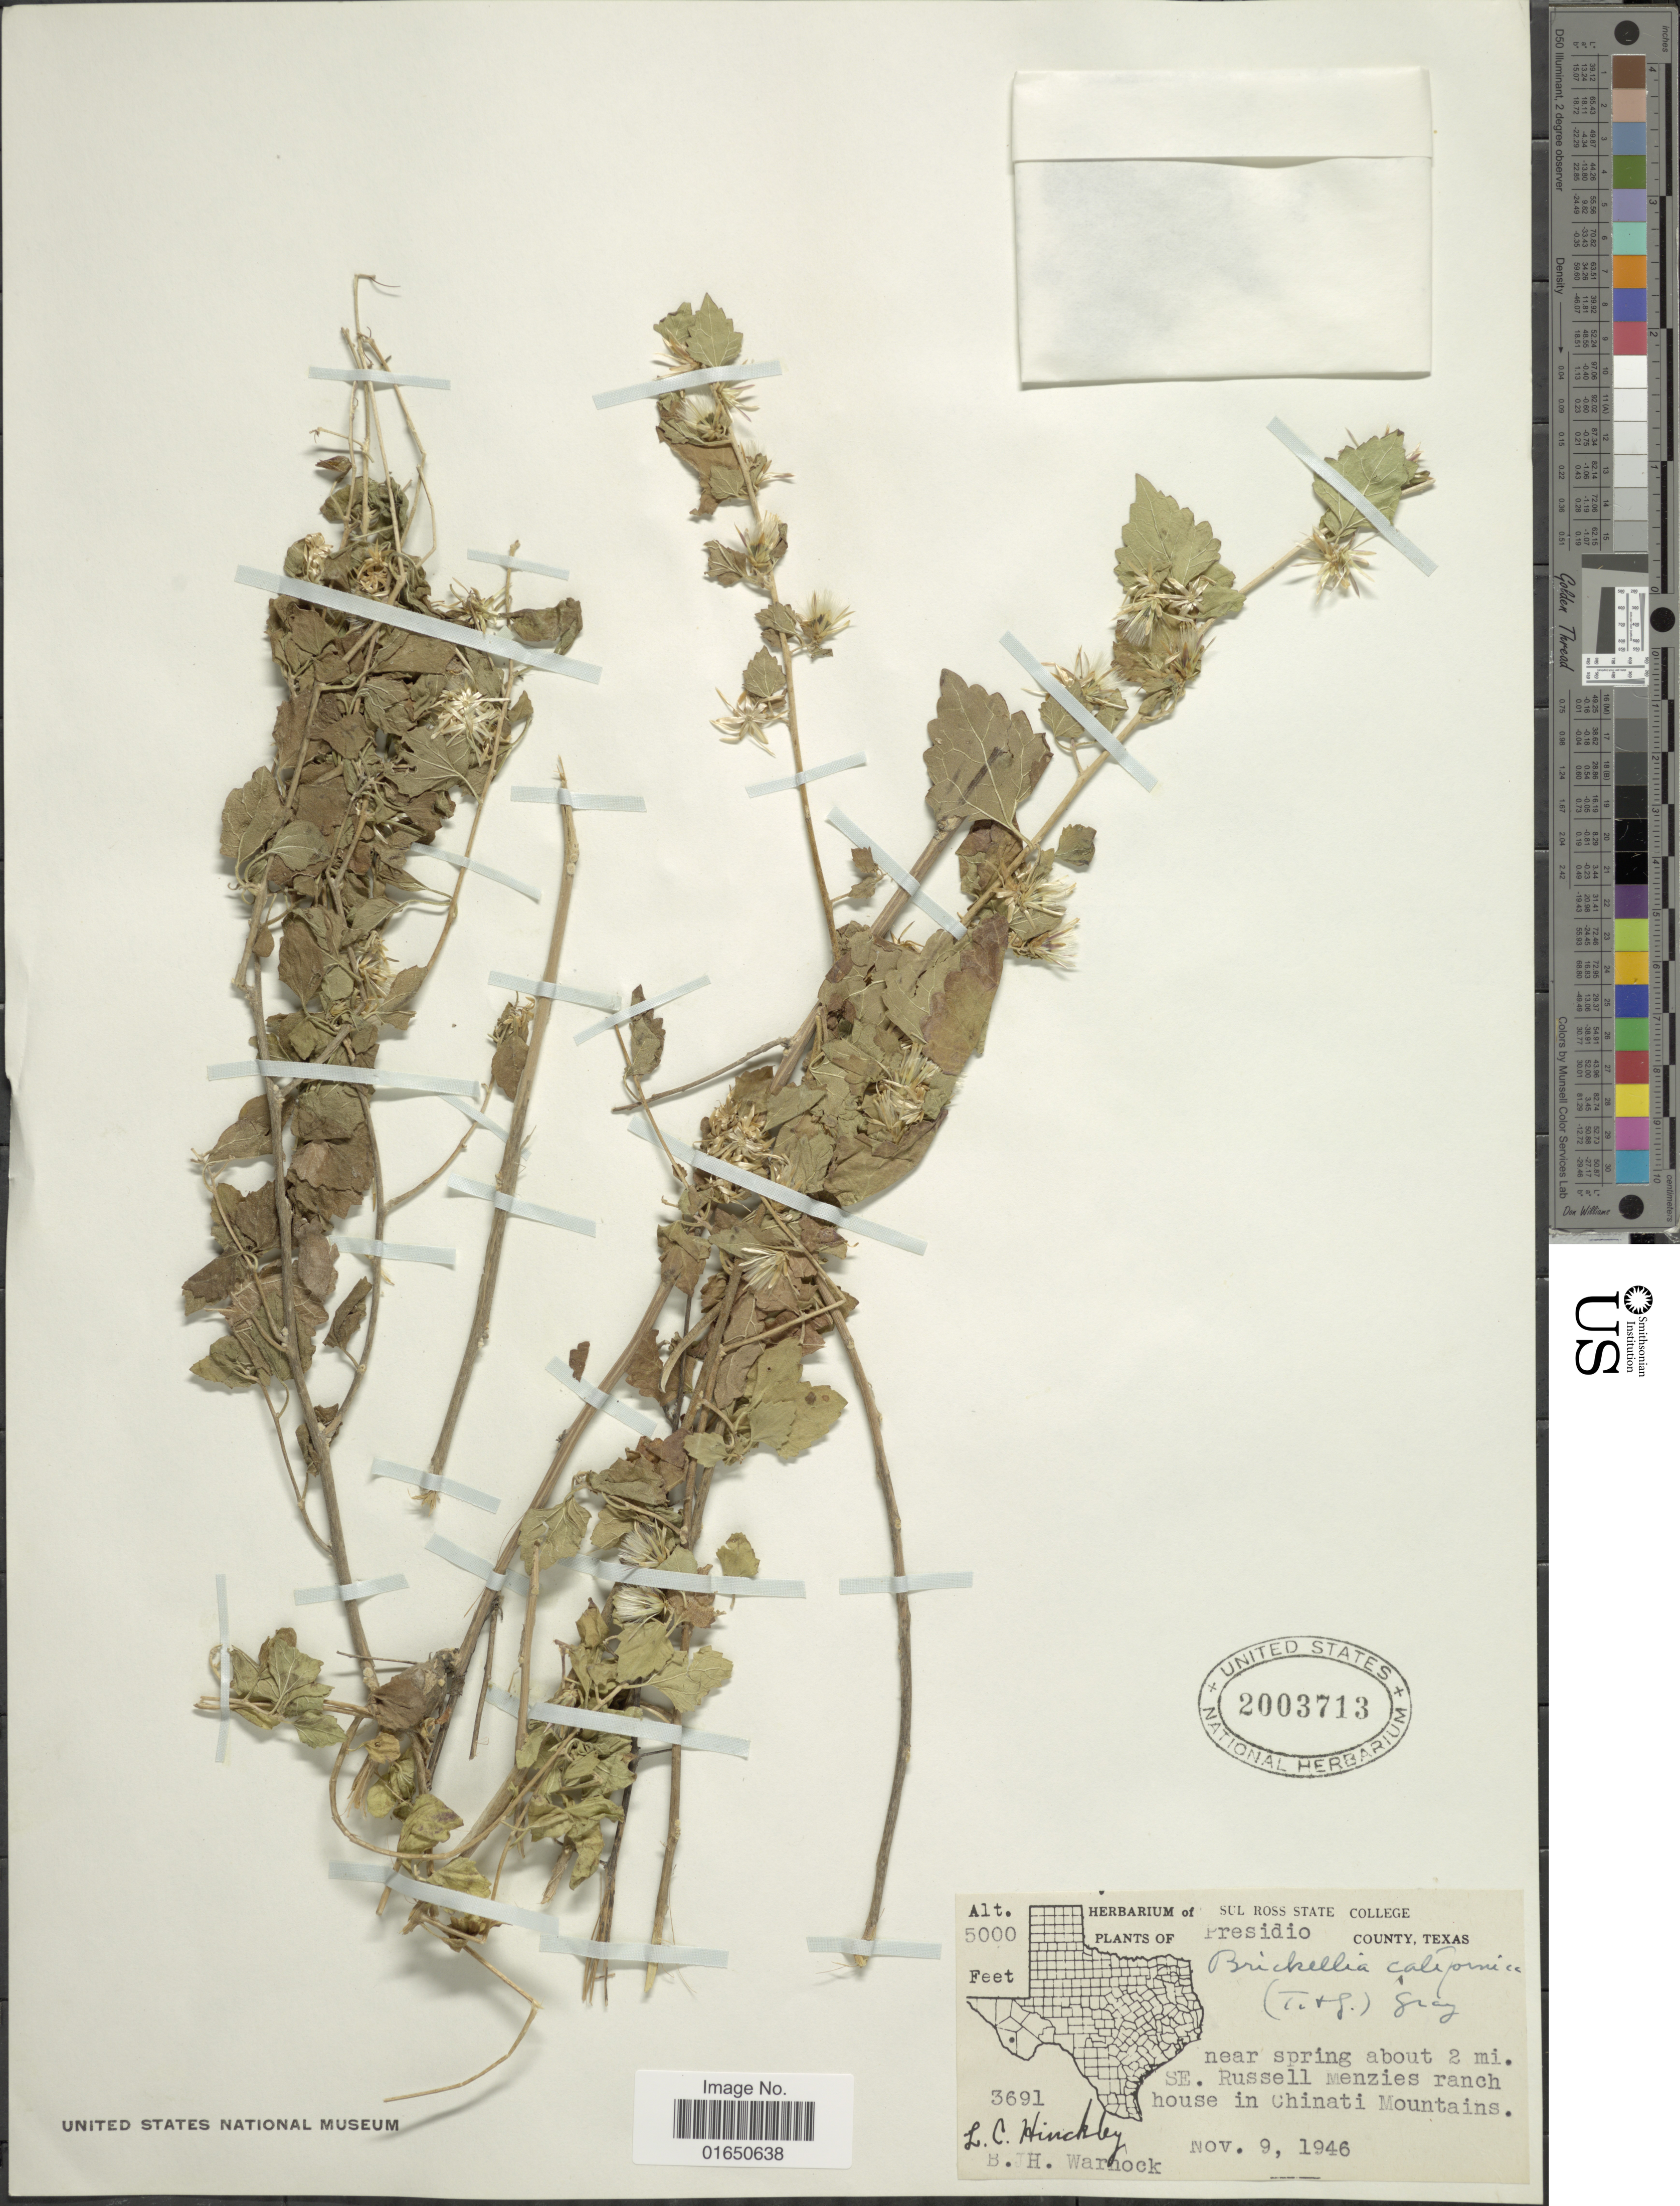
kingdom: Plantae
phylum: Tracheophyta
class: Magnoliopsida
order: Asterales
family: Asteraceae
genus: Brickellia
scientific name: Brickellia californica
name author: (Torr. & A. Gray) A. Gray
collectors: B. H. Warnock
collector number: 3691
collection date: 1946-11-09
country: United States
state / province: Texas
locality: Presidio County. near spring about 2 mi. SE. Russell Menzies ranch house in Chinati Mountains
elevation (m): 1524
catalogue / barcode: US 2003713